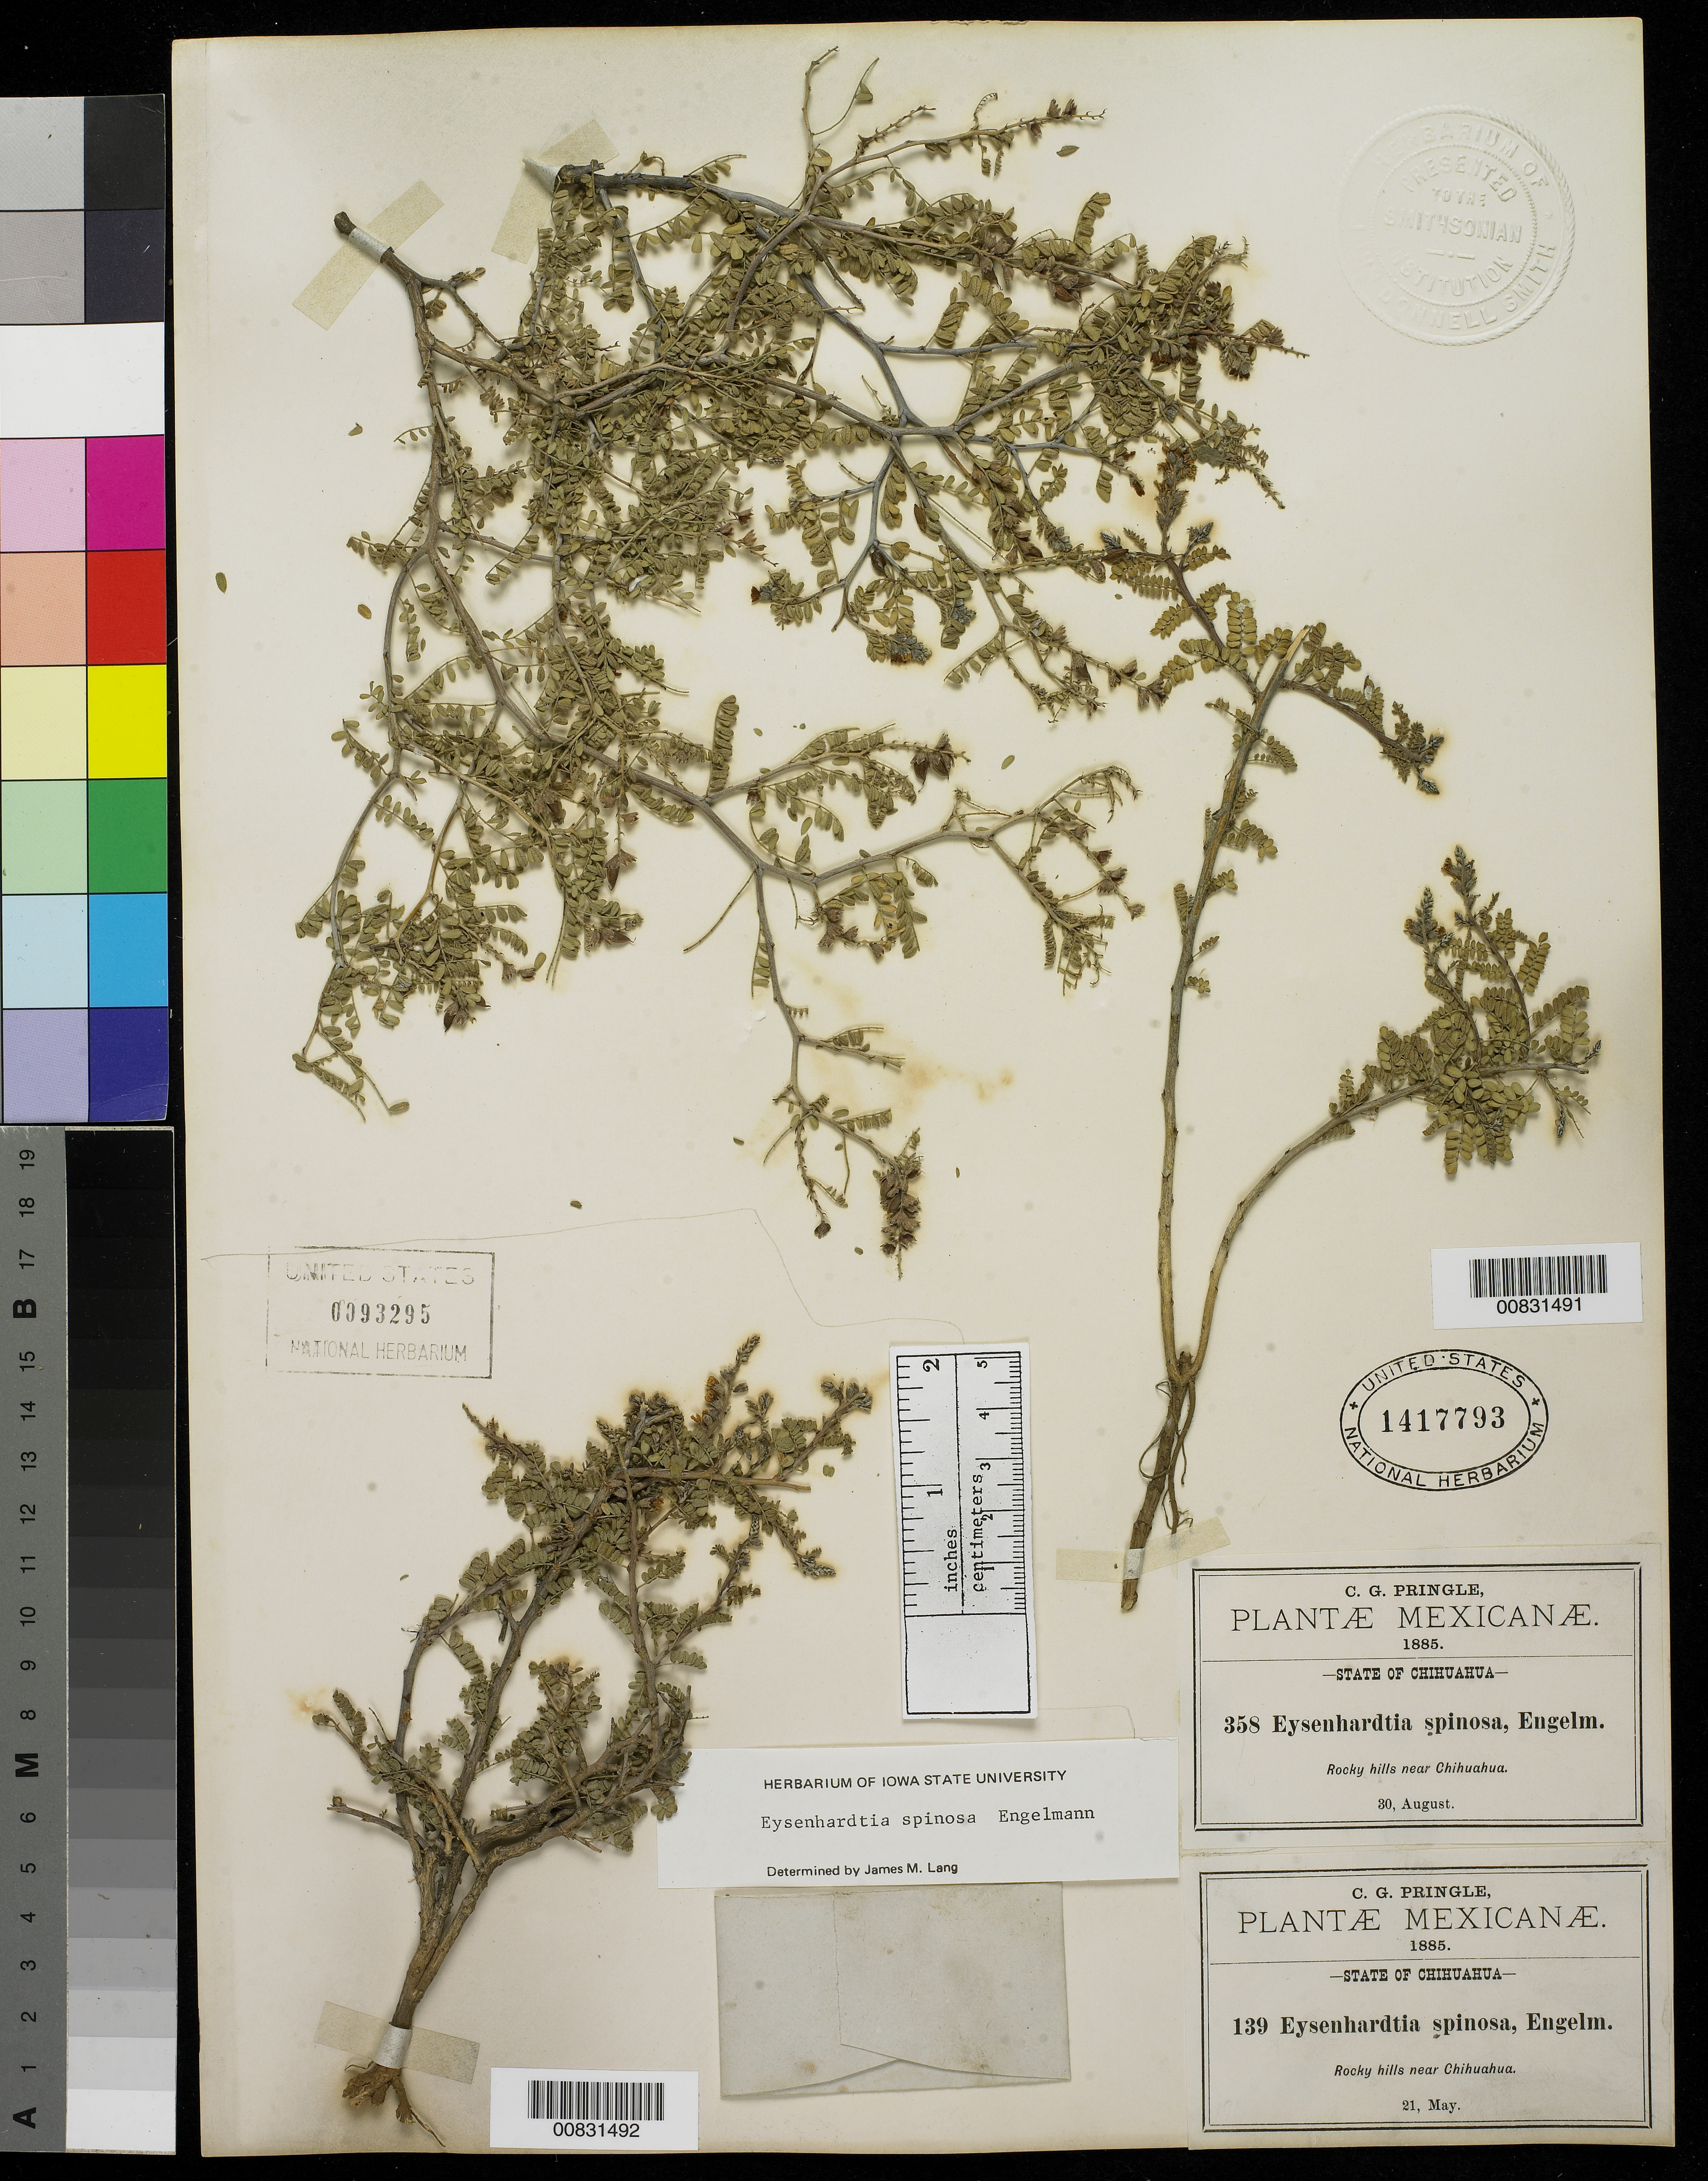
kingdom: Plantae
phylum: Tracheophyta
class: Magnoliopsida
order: Fabales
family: Fabaceae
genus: Eysenhardtia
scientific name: Eysenhardtia spinosa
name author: Engelm. ex A. Gray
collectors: C. G. Pringle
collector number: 139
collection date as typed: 21 May 1885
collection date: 1885-05-21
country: Mexico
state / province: Chihuahua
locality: Rocky hills near Chihuahua.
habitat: Rocky hills.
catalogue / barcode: US 93295